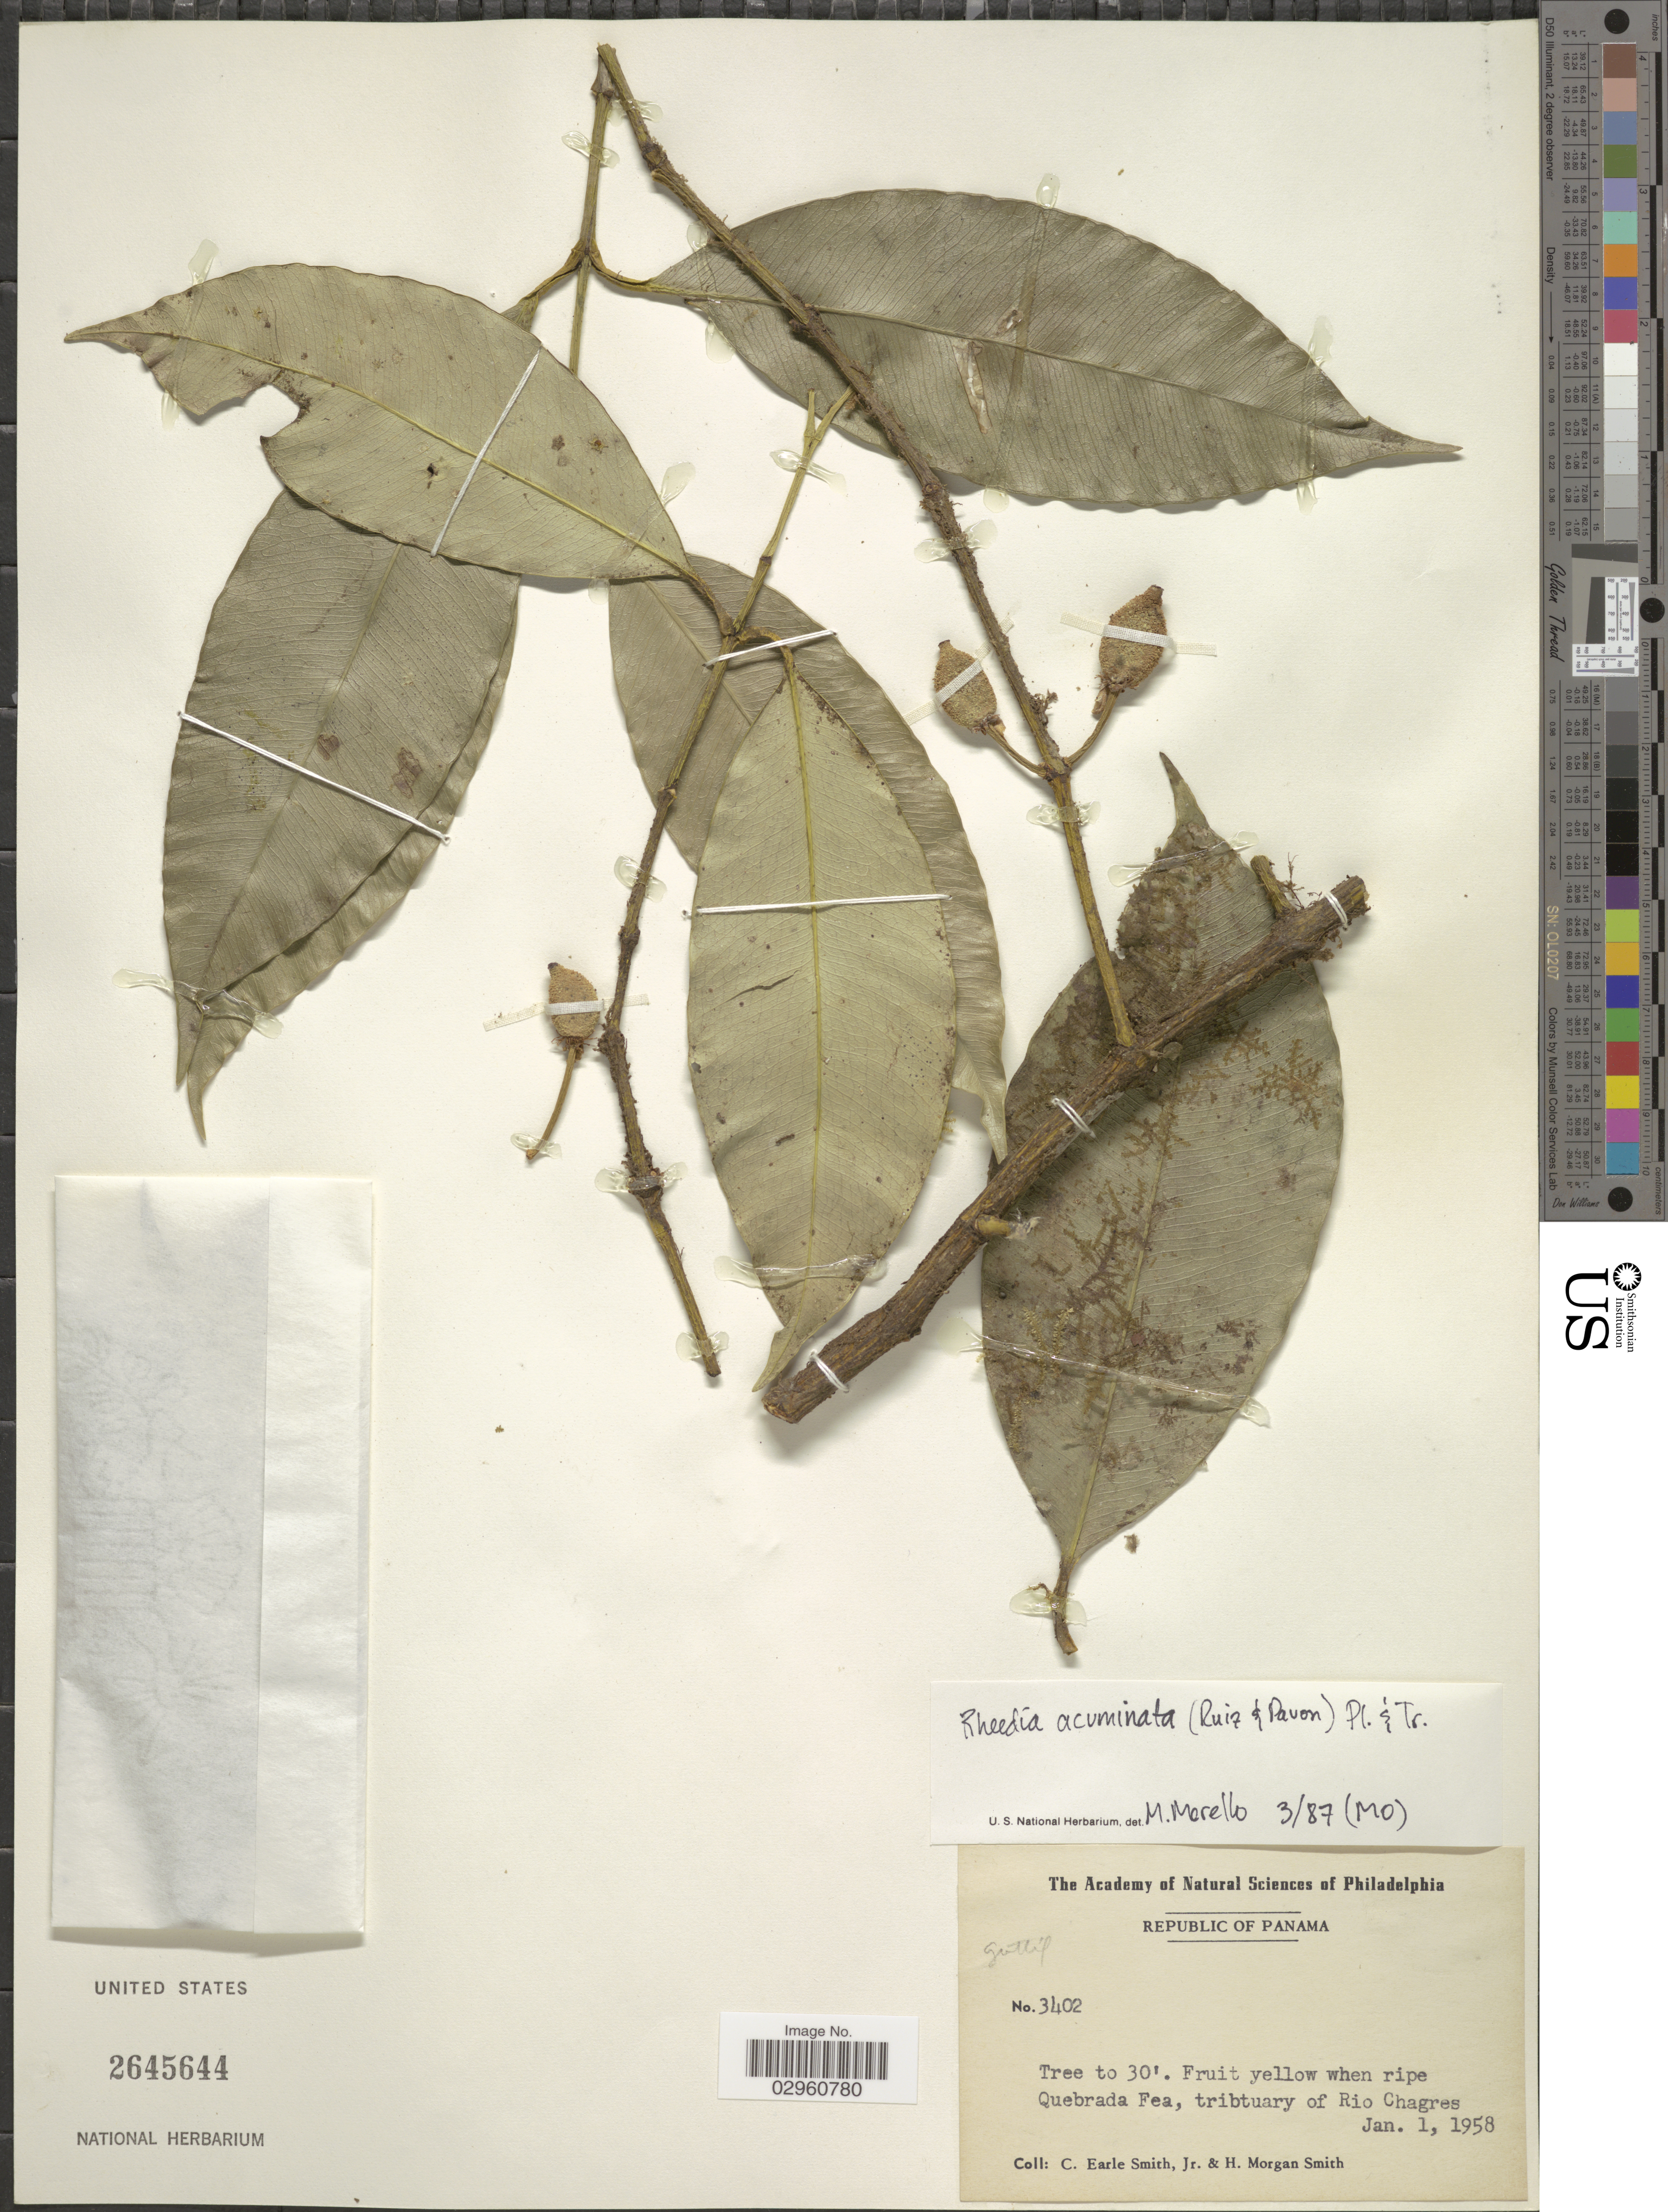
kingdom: Plantae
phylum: Tracheophyta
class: Magnoliopsida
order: Malpighiales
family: Clusiaceae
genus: Garcinia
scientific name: Garcinia madruno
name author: (Kunth) Hammel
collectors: C. E. Smith Jr. & H. M. Smith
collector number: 3402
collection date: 1958-01-01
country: Panama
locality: Quebrada Fea, tribtuary of Rio Chagres.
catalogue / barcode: US 2645644